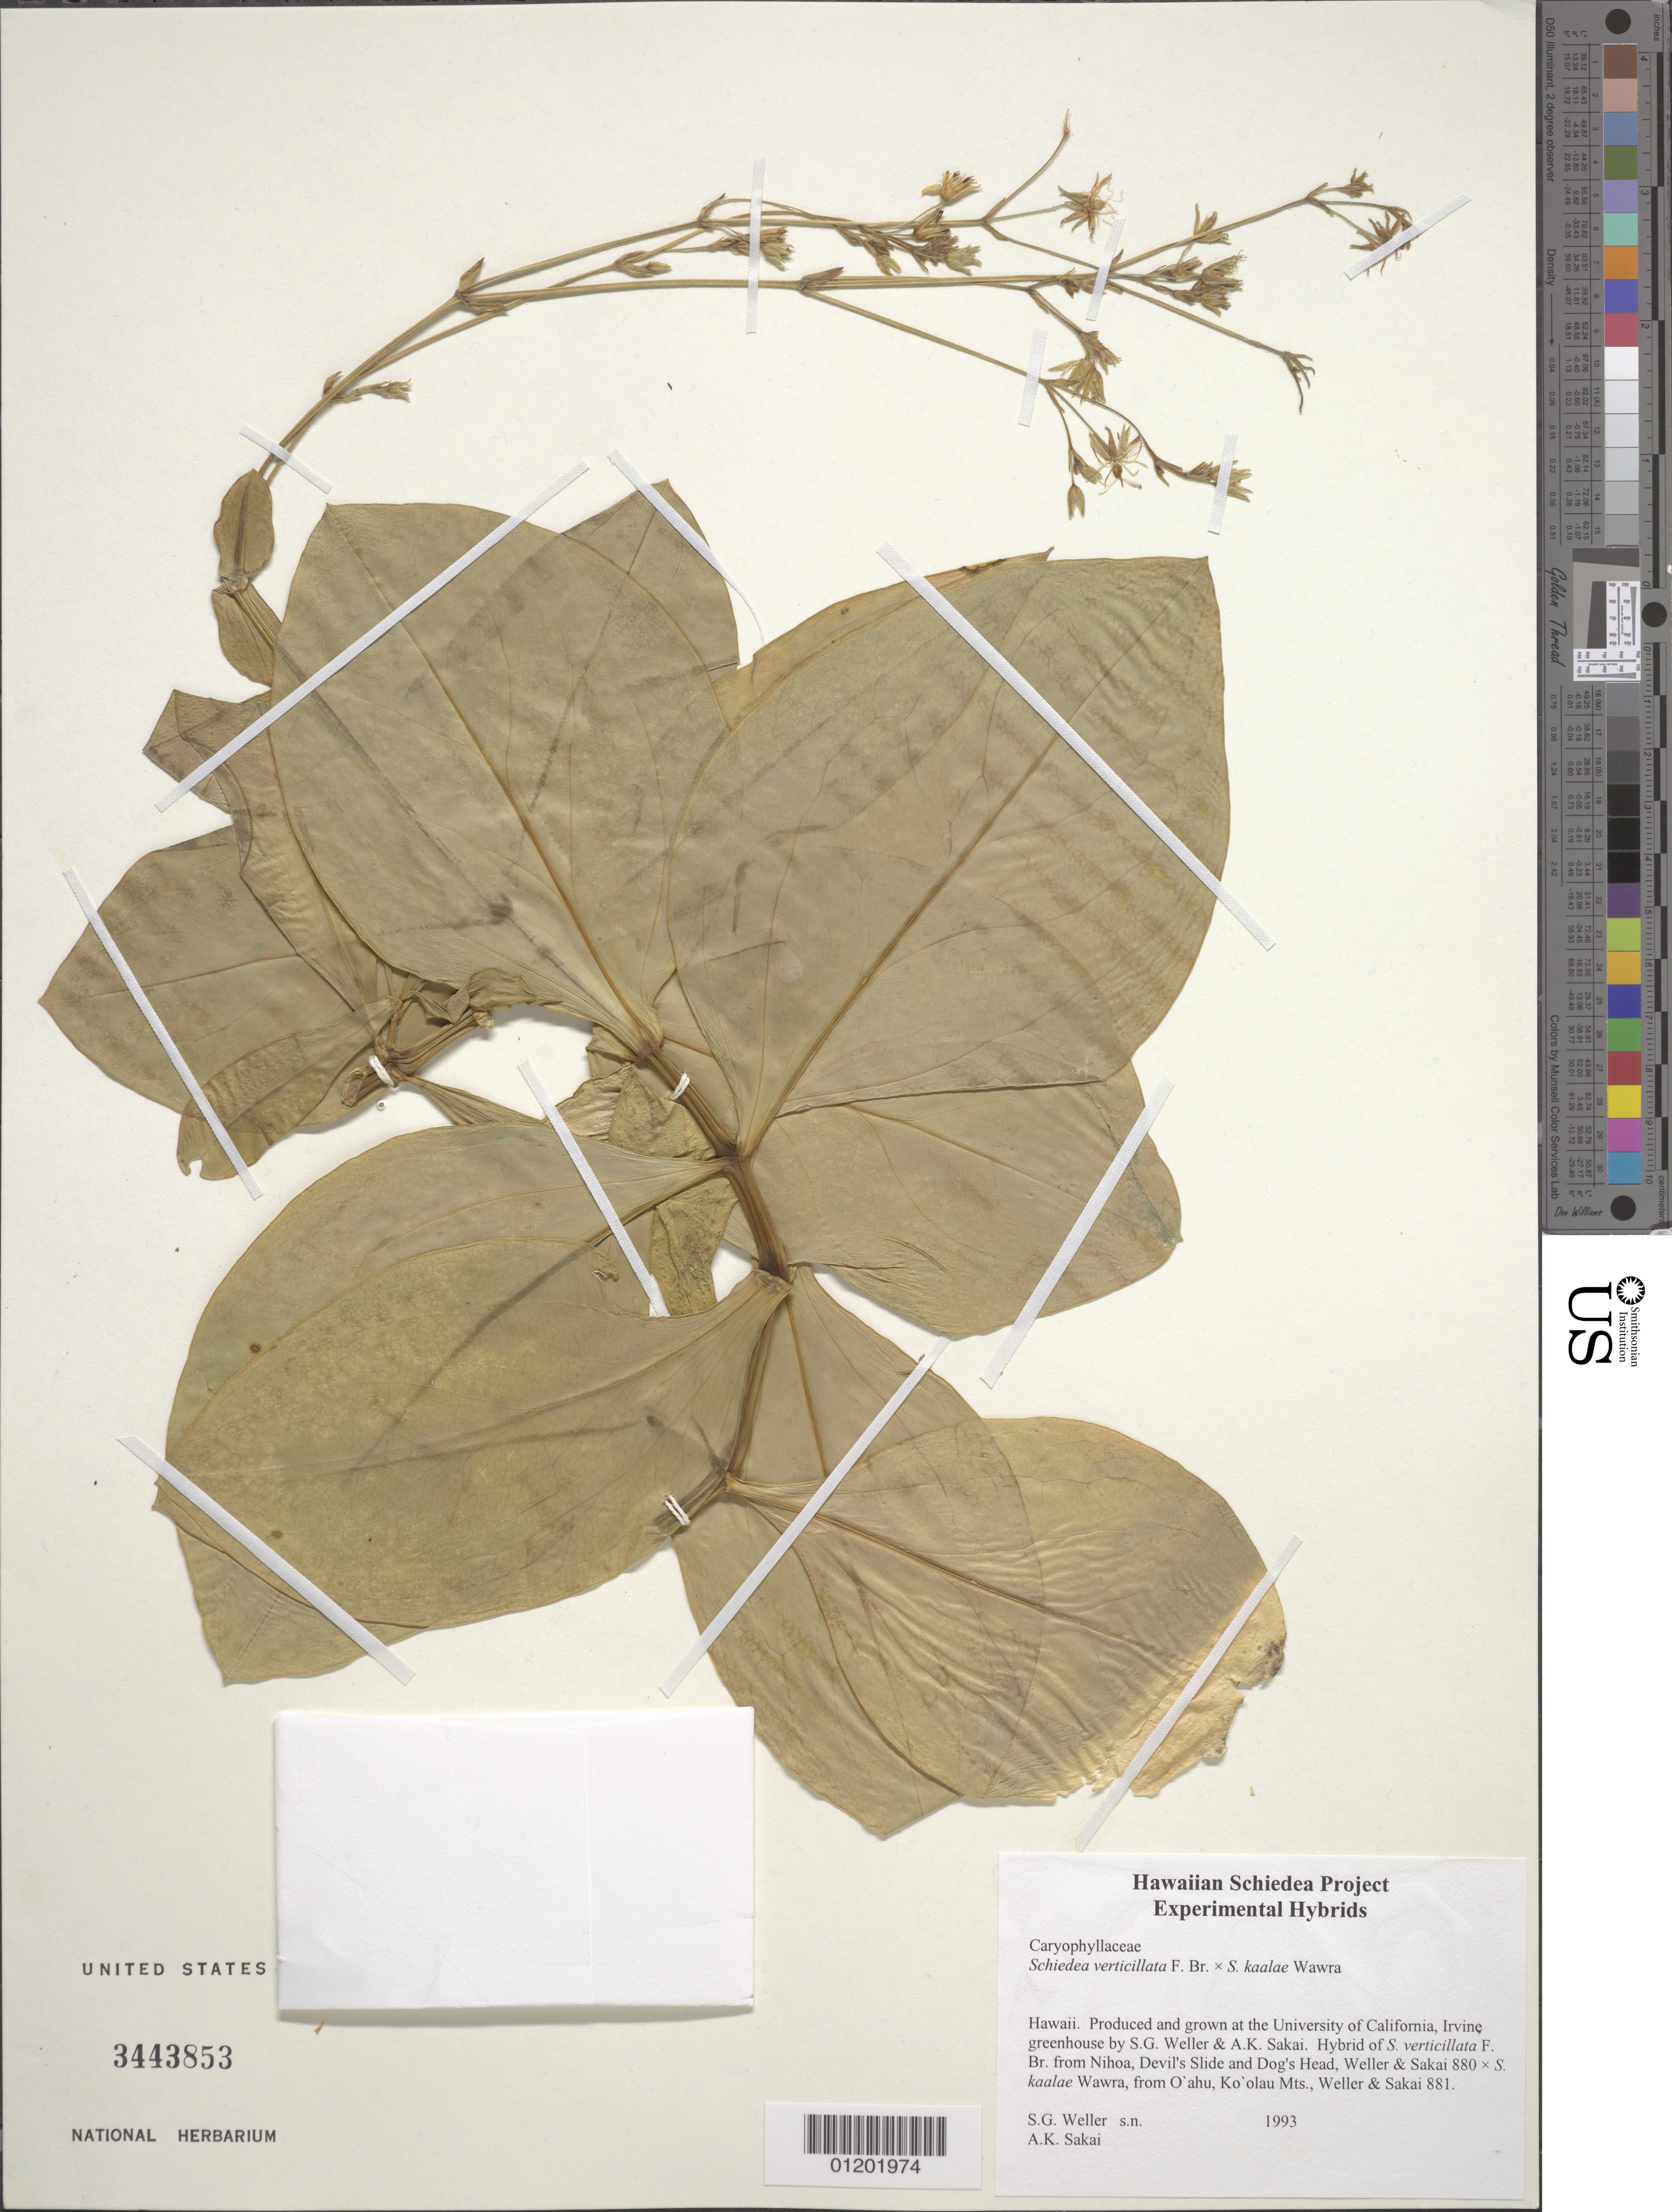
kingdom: Plantae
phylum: Tracheophyta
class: Magnoliopsida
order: Caryophyllales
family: Caryophyllaceae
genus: Schiedea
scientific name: Schiedea kaalae x S. verticillata F. Br. in Christoph. & Caum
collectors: S. G. Weller & A. Sakai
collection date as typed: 1993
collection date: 1993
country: United States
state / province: California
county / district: Orange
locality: University of California, Irvine greenhouse.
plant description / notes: Hybrid of S. verticillata F. Br. [from Nihoa, Devil's Slide and Dog's Head, Weller & Sakai 880] x S. kaalae Wawra [from O'ahu, Ko'olau Mts., Weller & Sakai 881].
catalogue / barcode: US 3443853